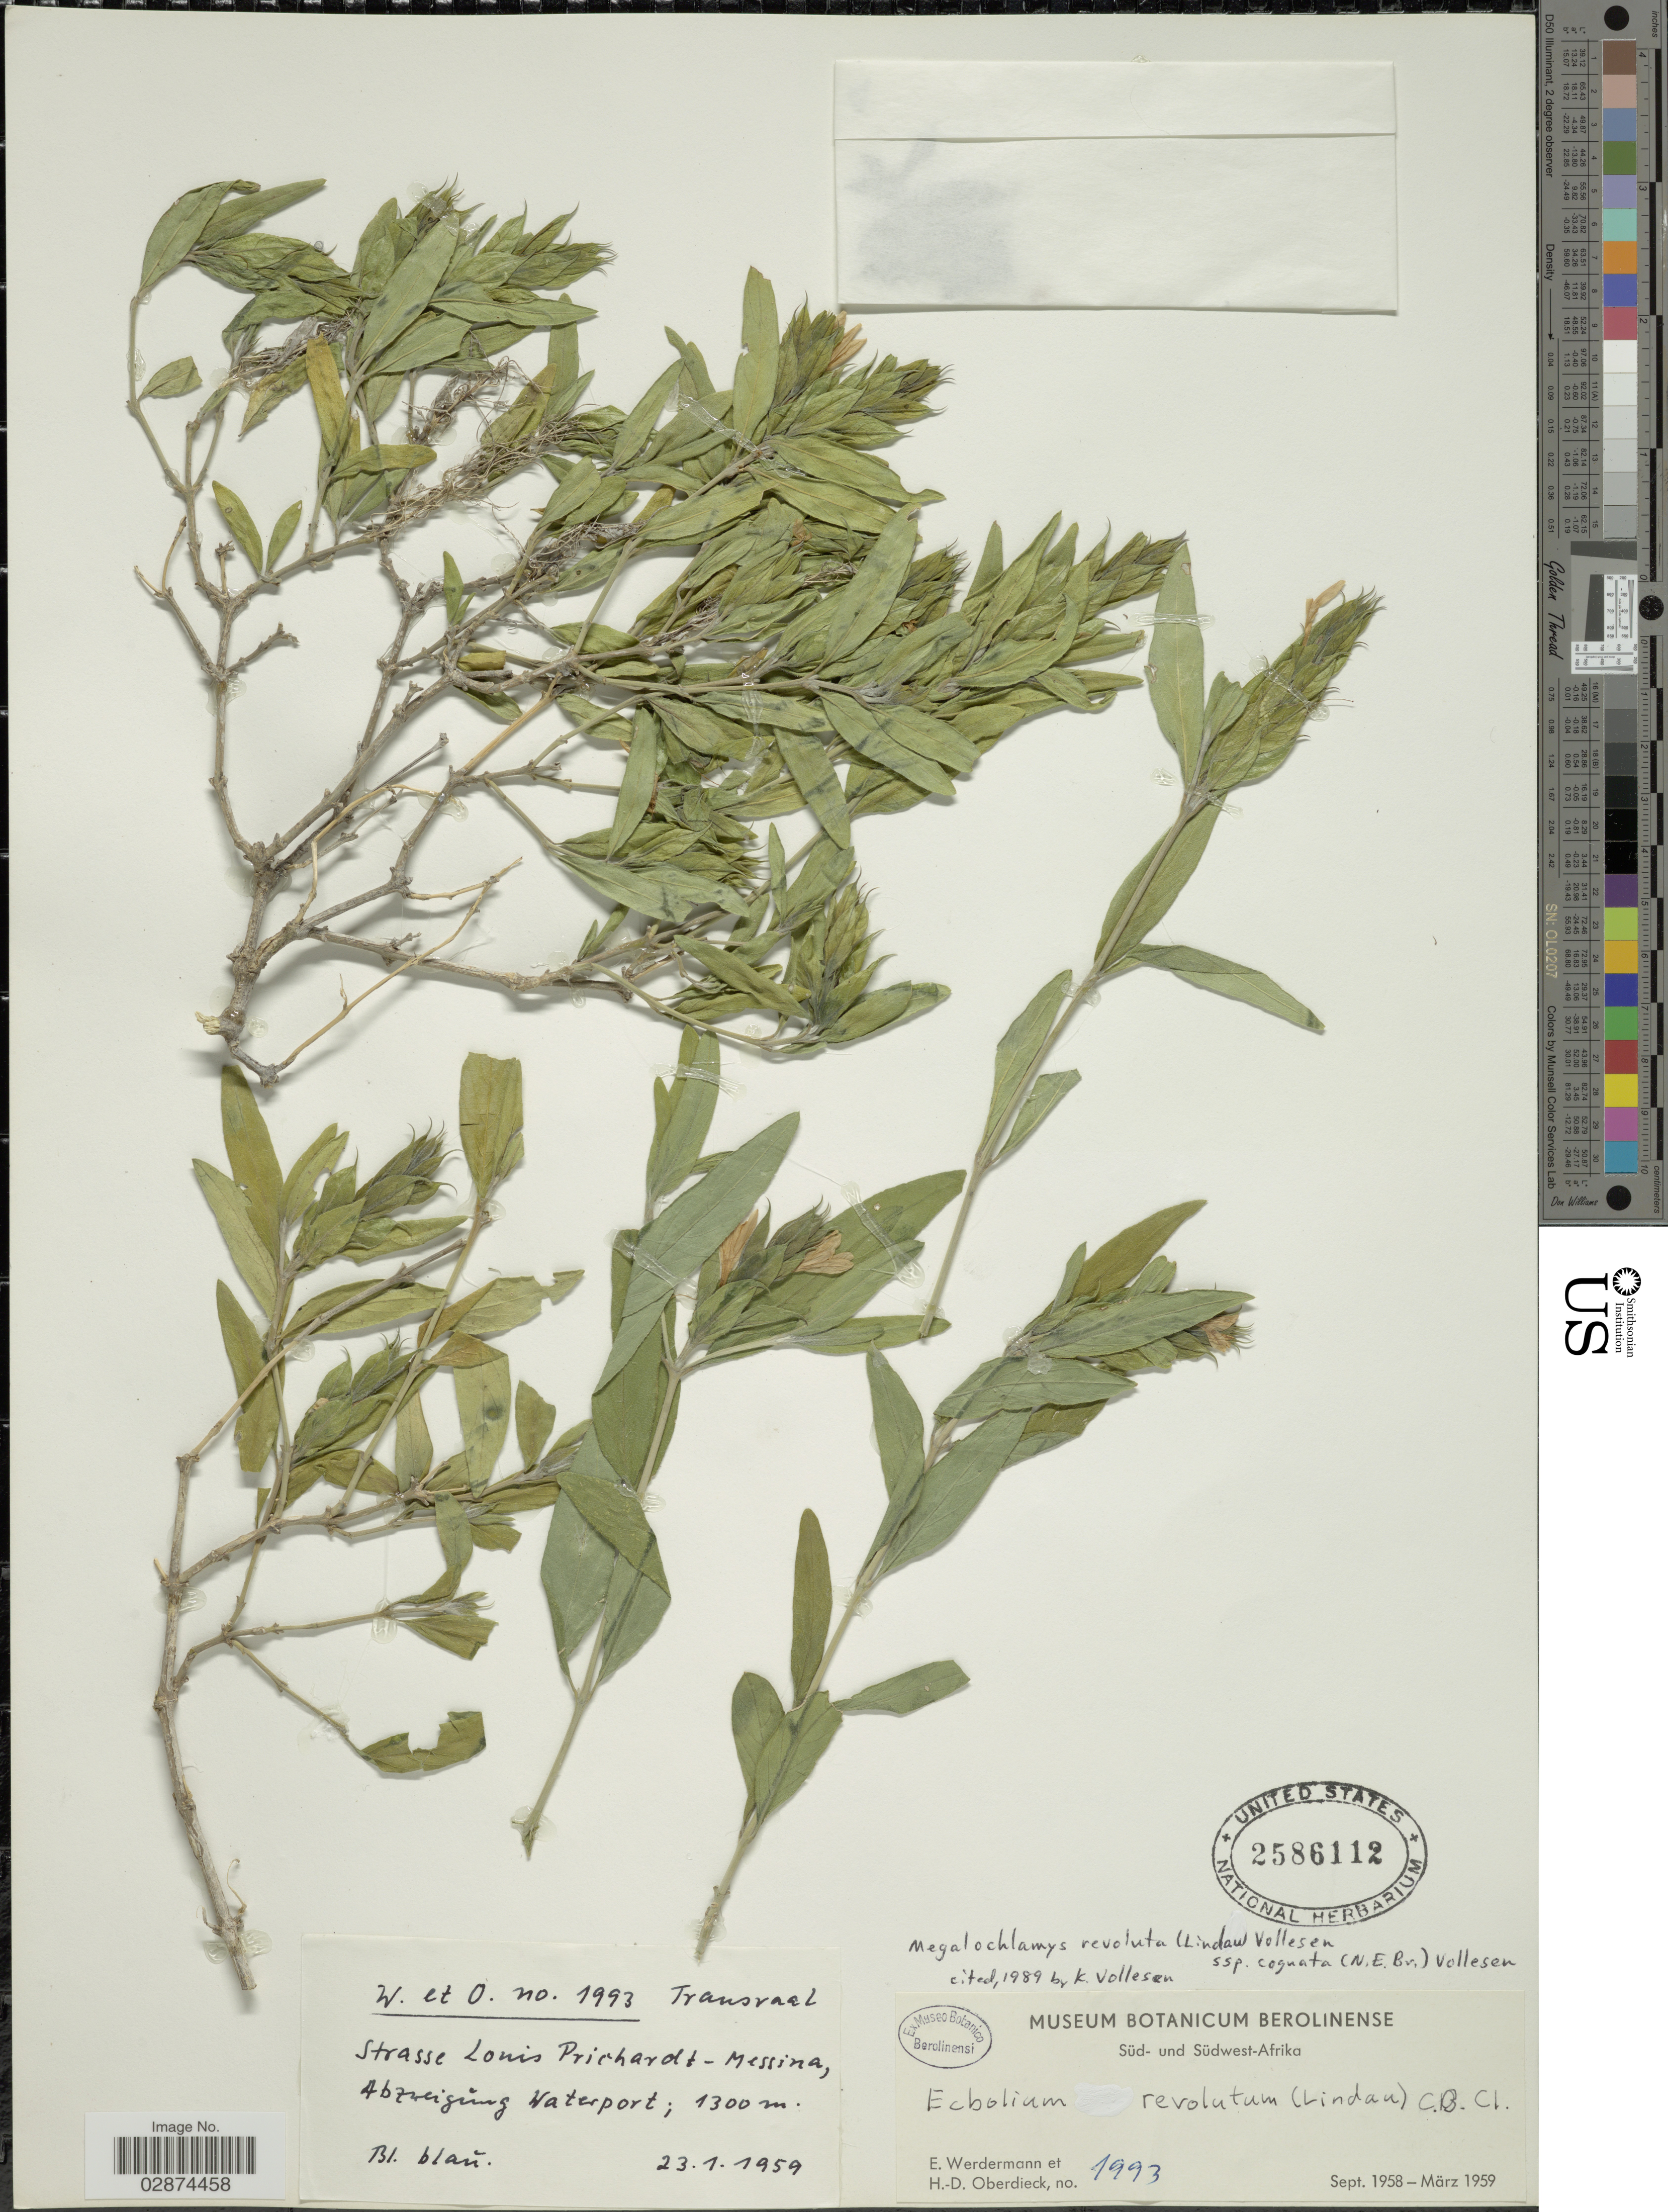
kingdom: Plantae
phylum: Tracheophyta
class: Magnoliopsida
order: Lamiales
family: Acanthaceae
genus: Megalochlamys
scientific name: Megalochlamys revoluta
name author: (Lindau) Vollesen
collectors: E. Werdermann & H. Oberdieck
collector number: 1993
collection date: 1959-01-23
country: South Africa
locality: Transvaal. Strasse Louis Prichardt-Messina, Abzweiging Waterport. Süd-Afrika.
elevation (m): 1300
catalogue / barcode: US 2586112